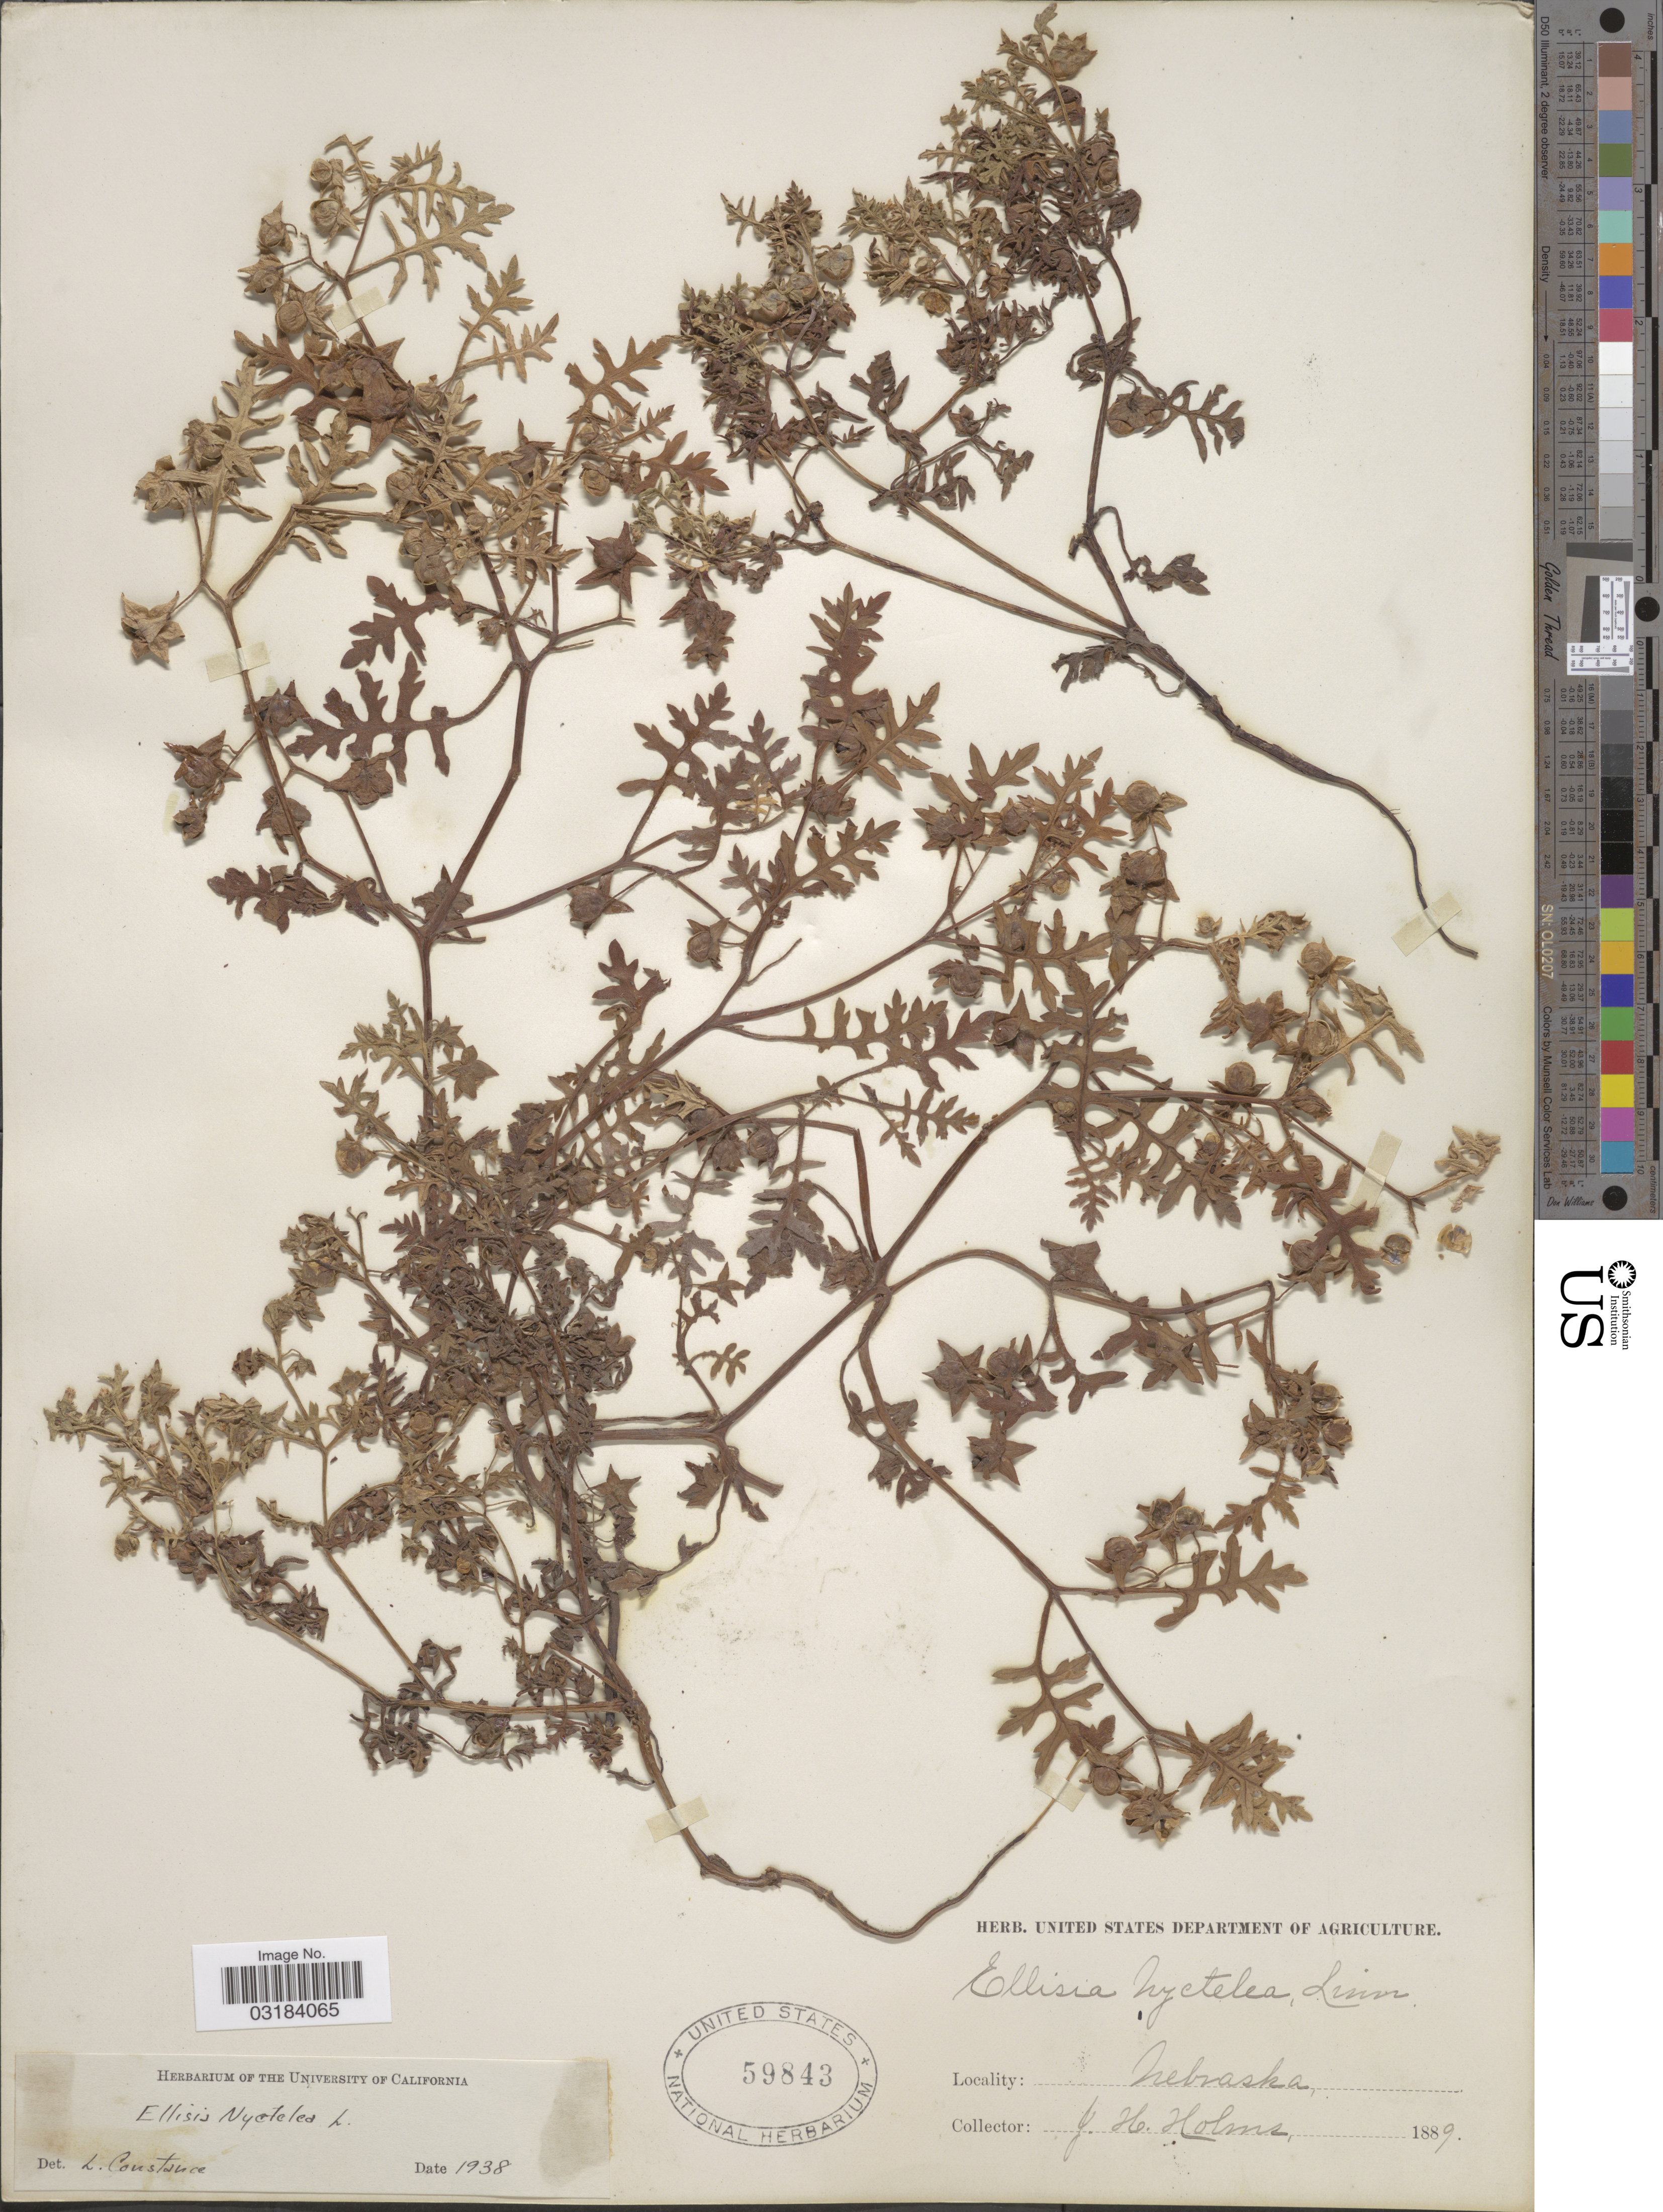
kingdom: Plantae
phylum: Tracheophyta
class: Magnoliopsida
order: Boraginales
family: Hydrophyllaceae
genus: Ellisia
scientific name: Ellisia nyctelea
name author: L.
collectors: J. H. Holms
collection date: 1889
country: United States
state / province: Nebraska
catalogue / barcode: US 59843